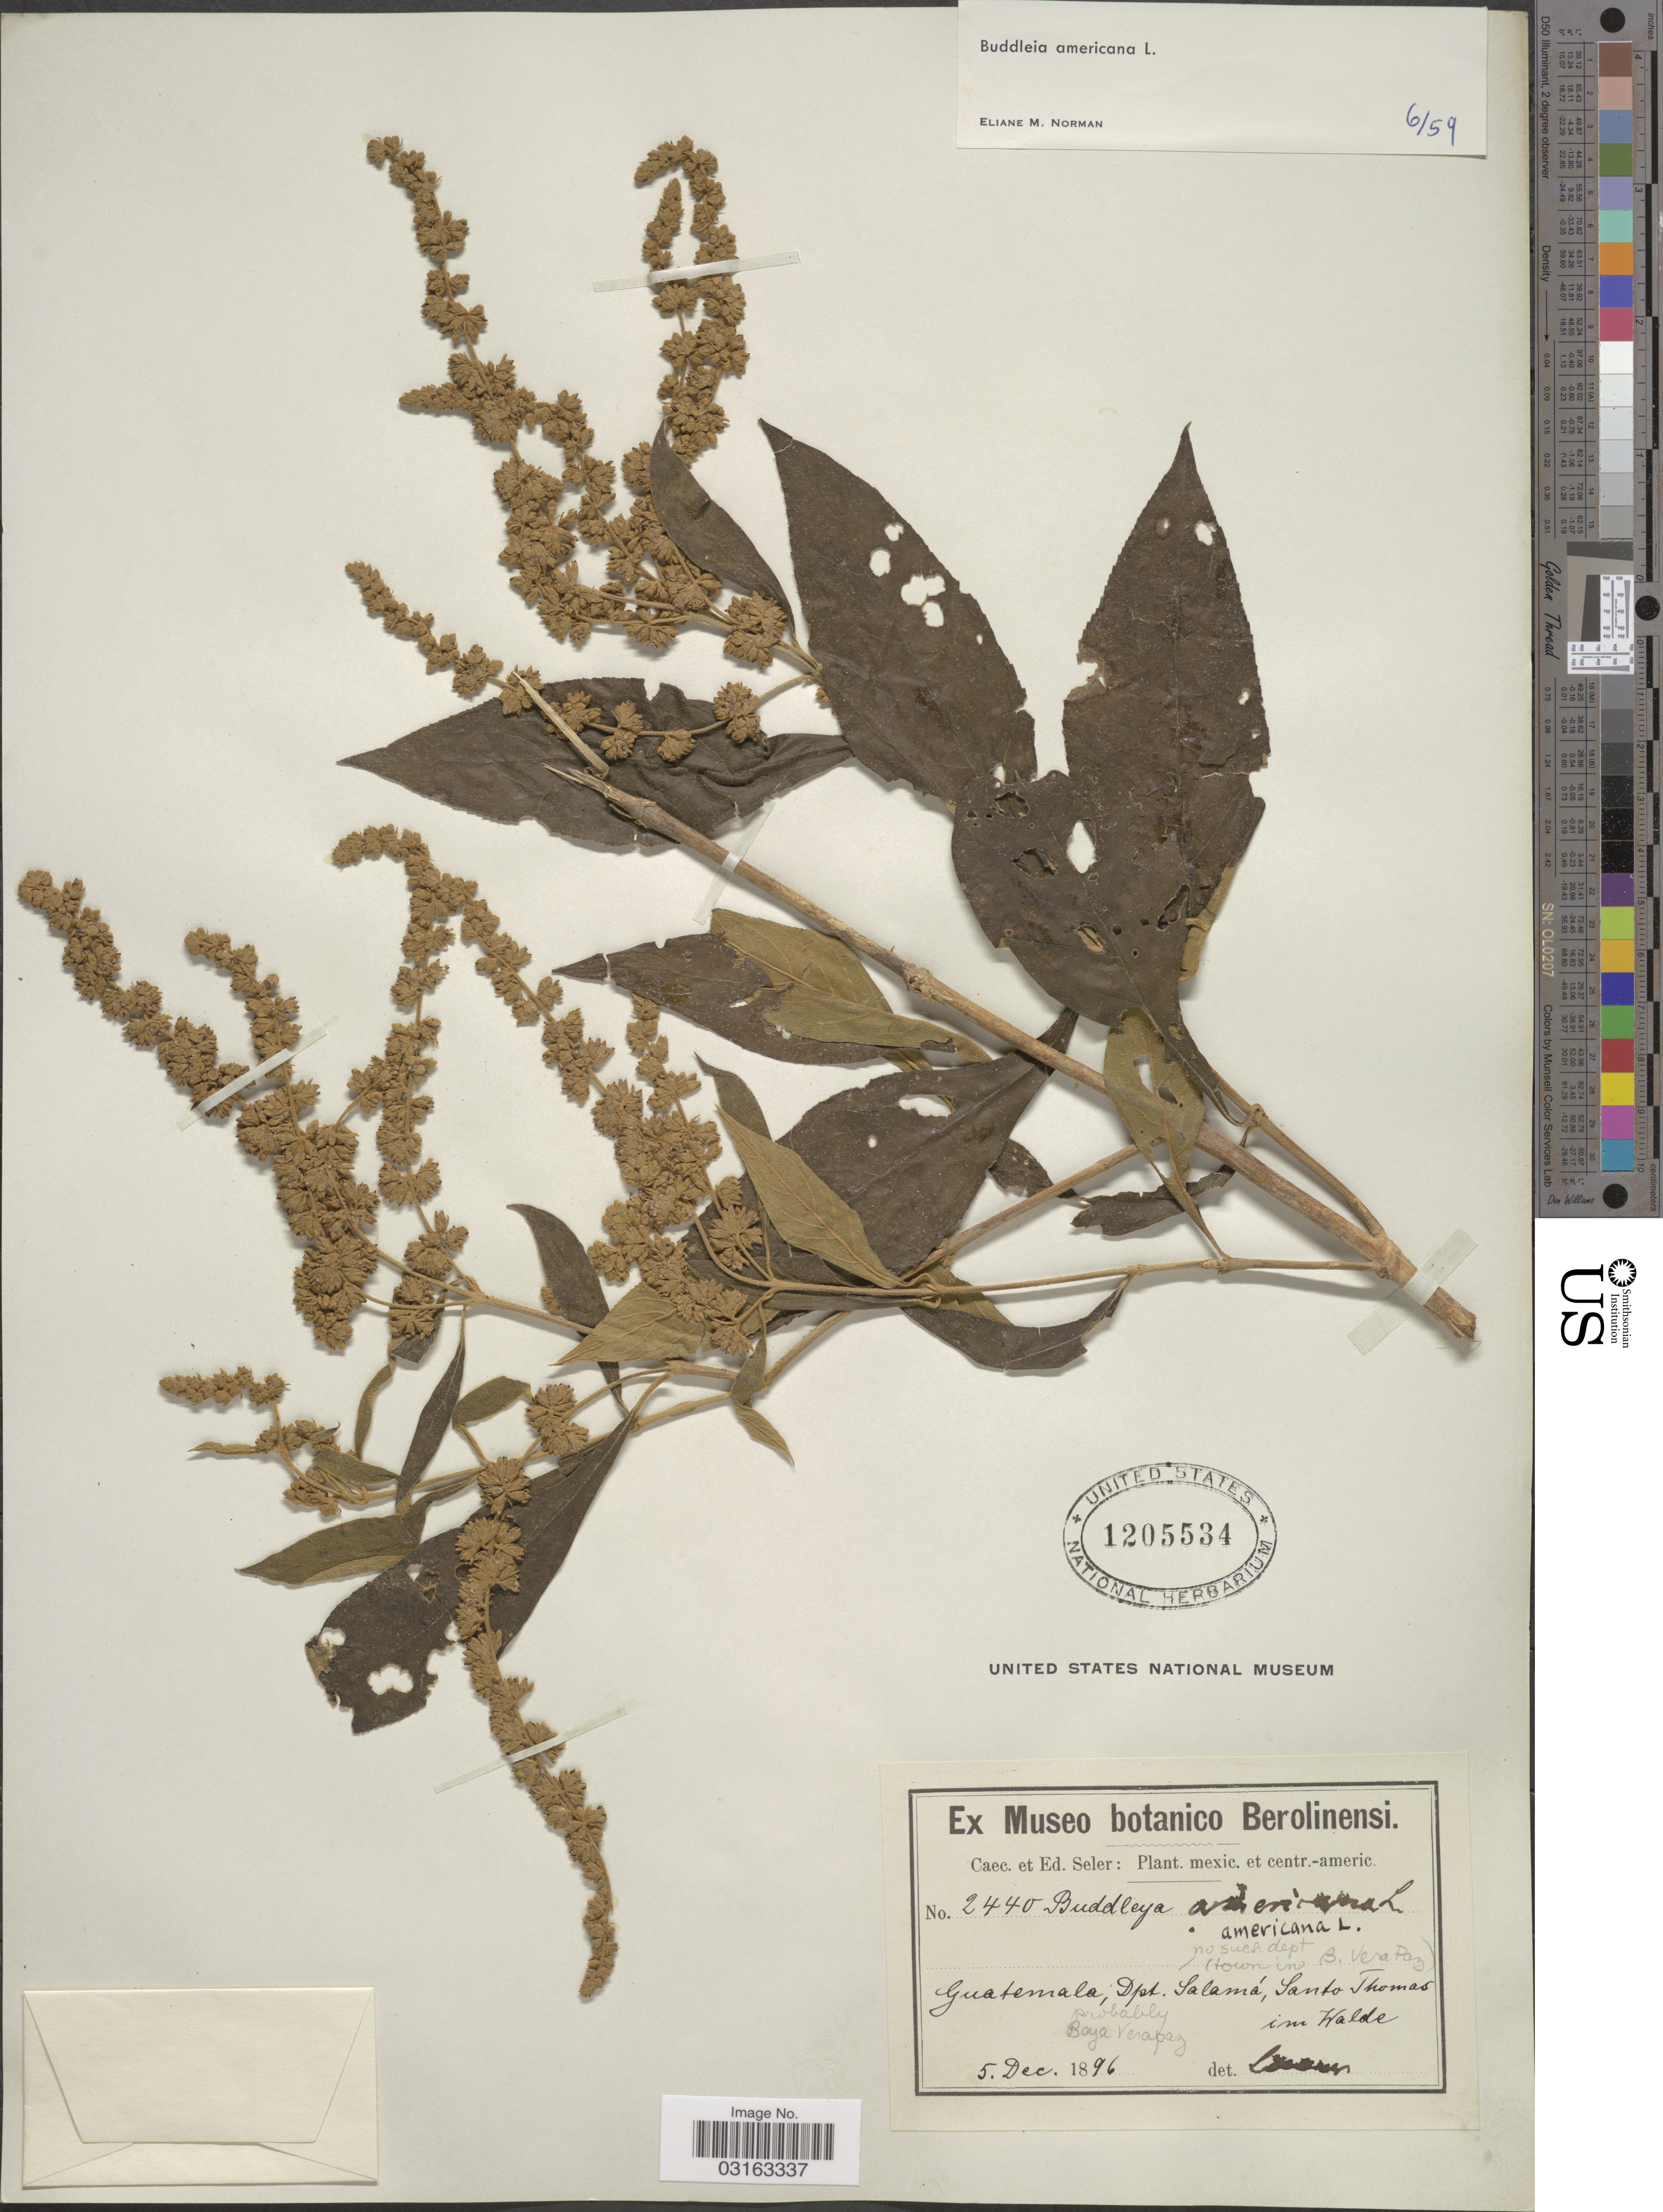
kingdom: Plantae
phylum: Tracheophyta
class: Magnoliopsida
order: Lamiales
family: Scrophulariaceae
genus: Buddleja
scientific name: Buddleja americana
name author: L.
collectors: C. Seler & E. G. Seler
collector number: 2440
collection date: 1896-12-05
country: Guatemala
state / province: Baja Verapaz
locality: Dpt. Salamá, Santo Thomas im Walde.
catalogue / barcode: US 1205534